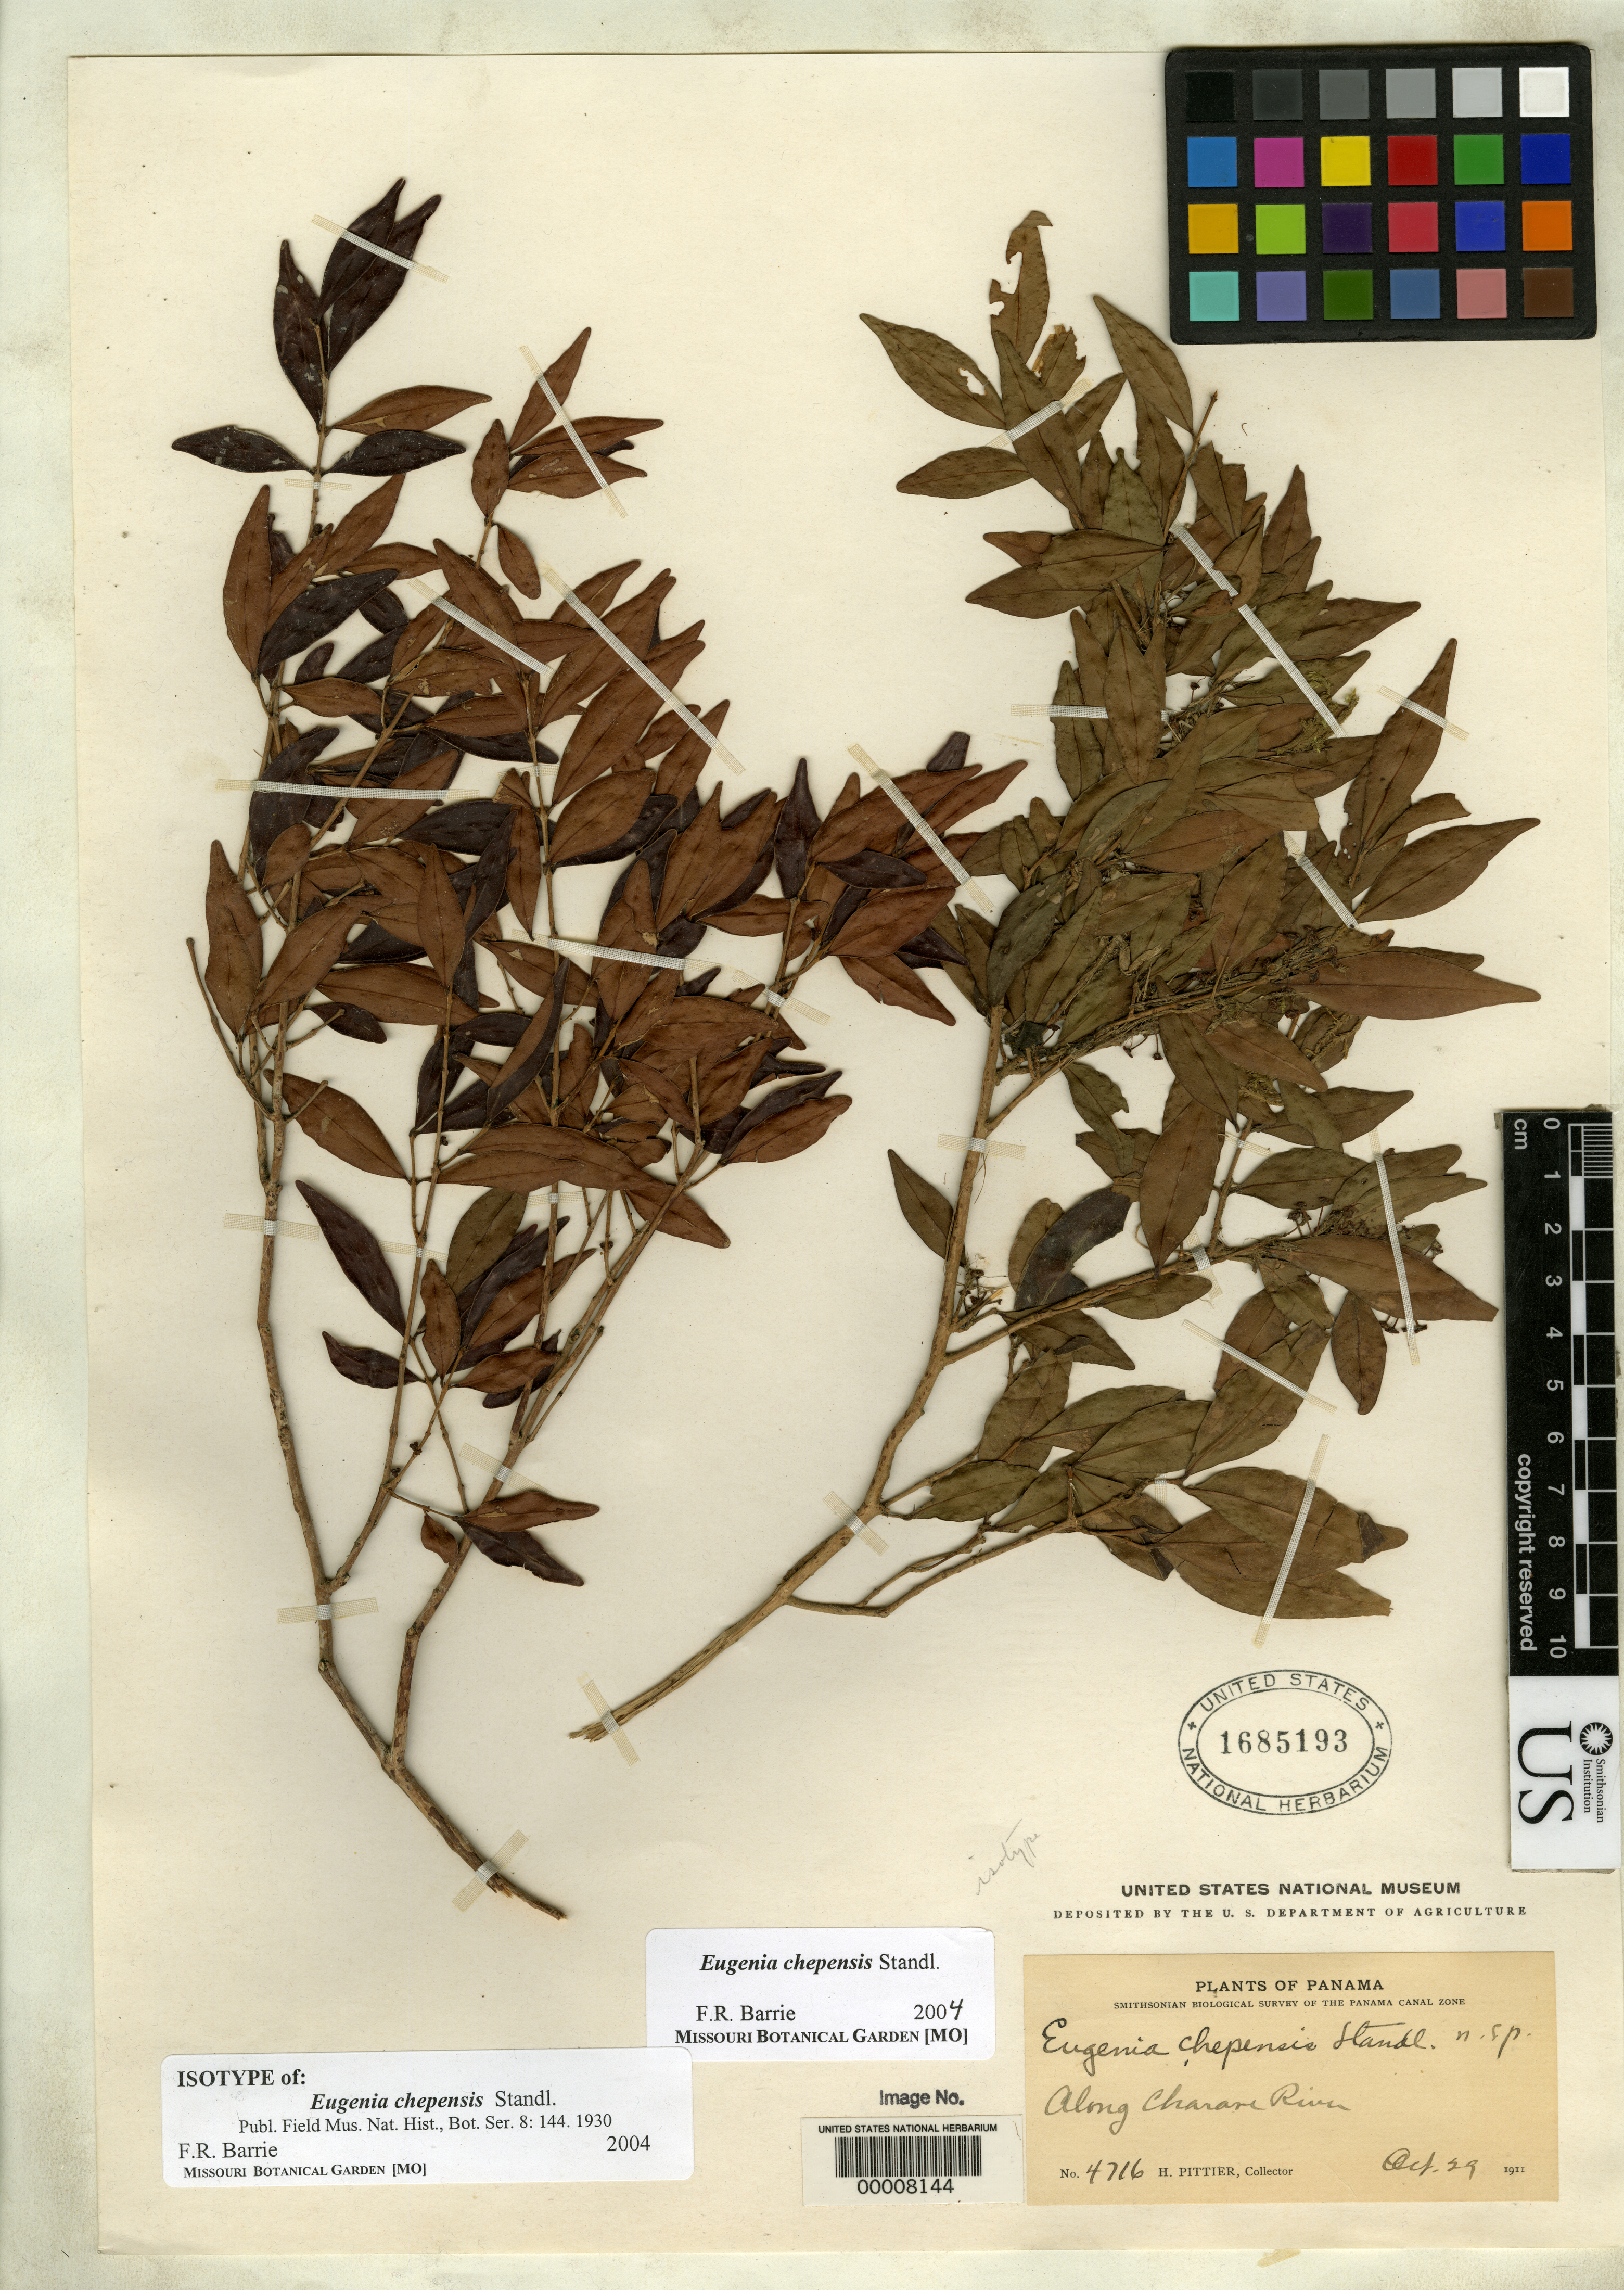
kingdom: Plantae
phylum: Tracheophyta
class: Magnoliopsida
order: Myrtales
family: Myrtaceae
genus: Eugenia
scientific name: Eugenia chepensis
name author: Standl.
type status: Isotype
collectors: H. F. Pittier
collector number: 4716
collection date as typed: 29 Oct 1911 to 30 Oct 1911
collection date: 1911-10-29/1911-10-30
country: Panama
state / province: Panamá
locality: Charave River near Chepo.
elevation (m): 50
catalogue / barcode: US 1685193